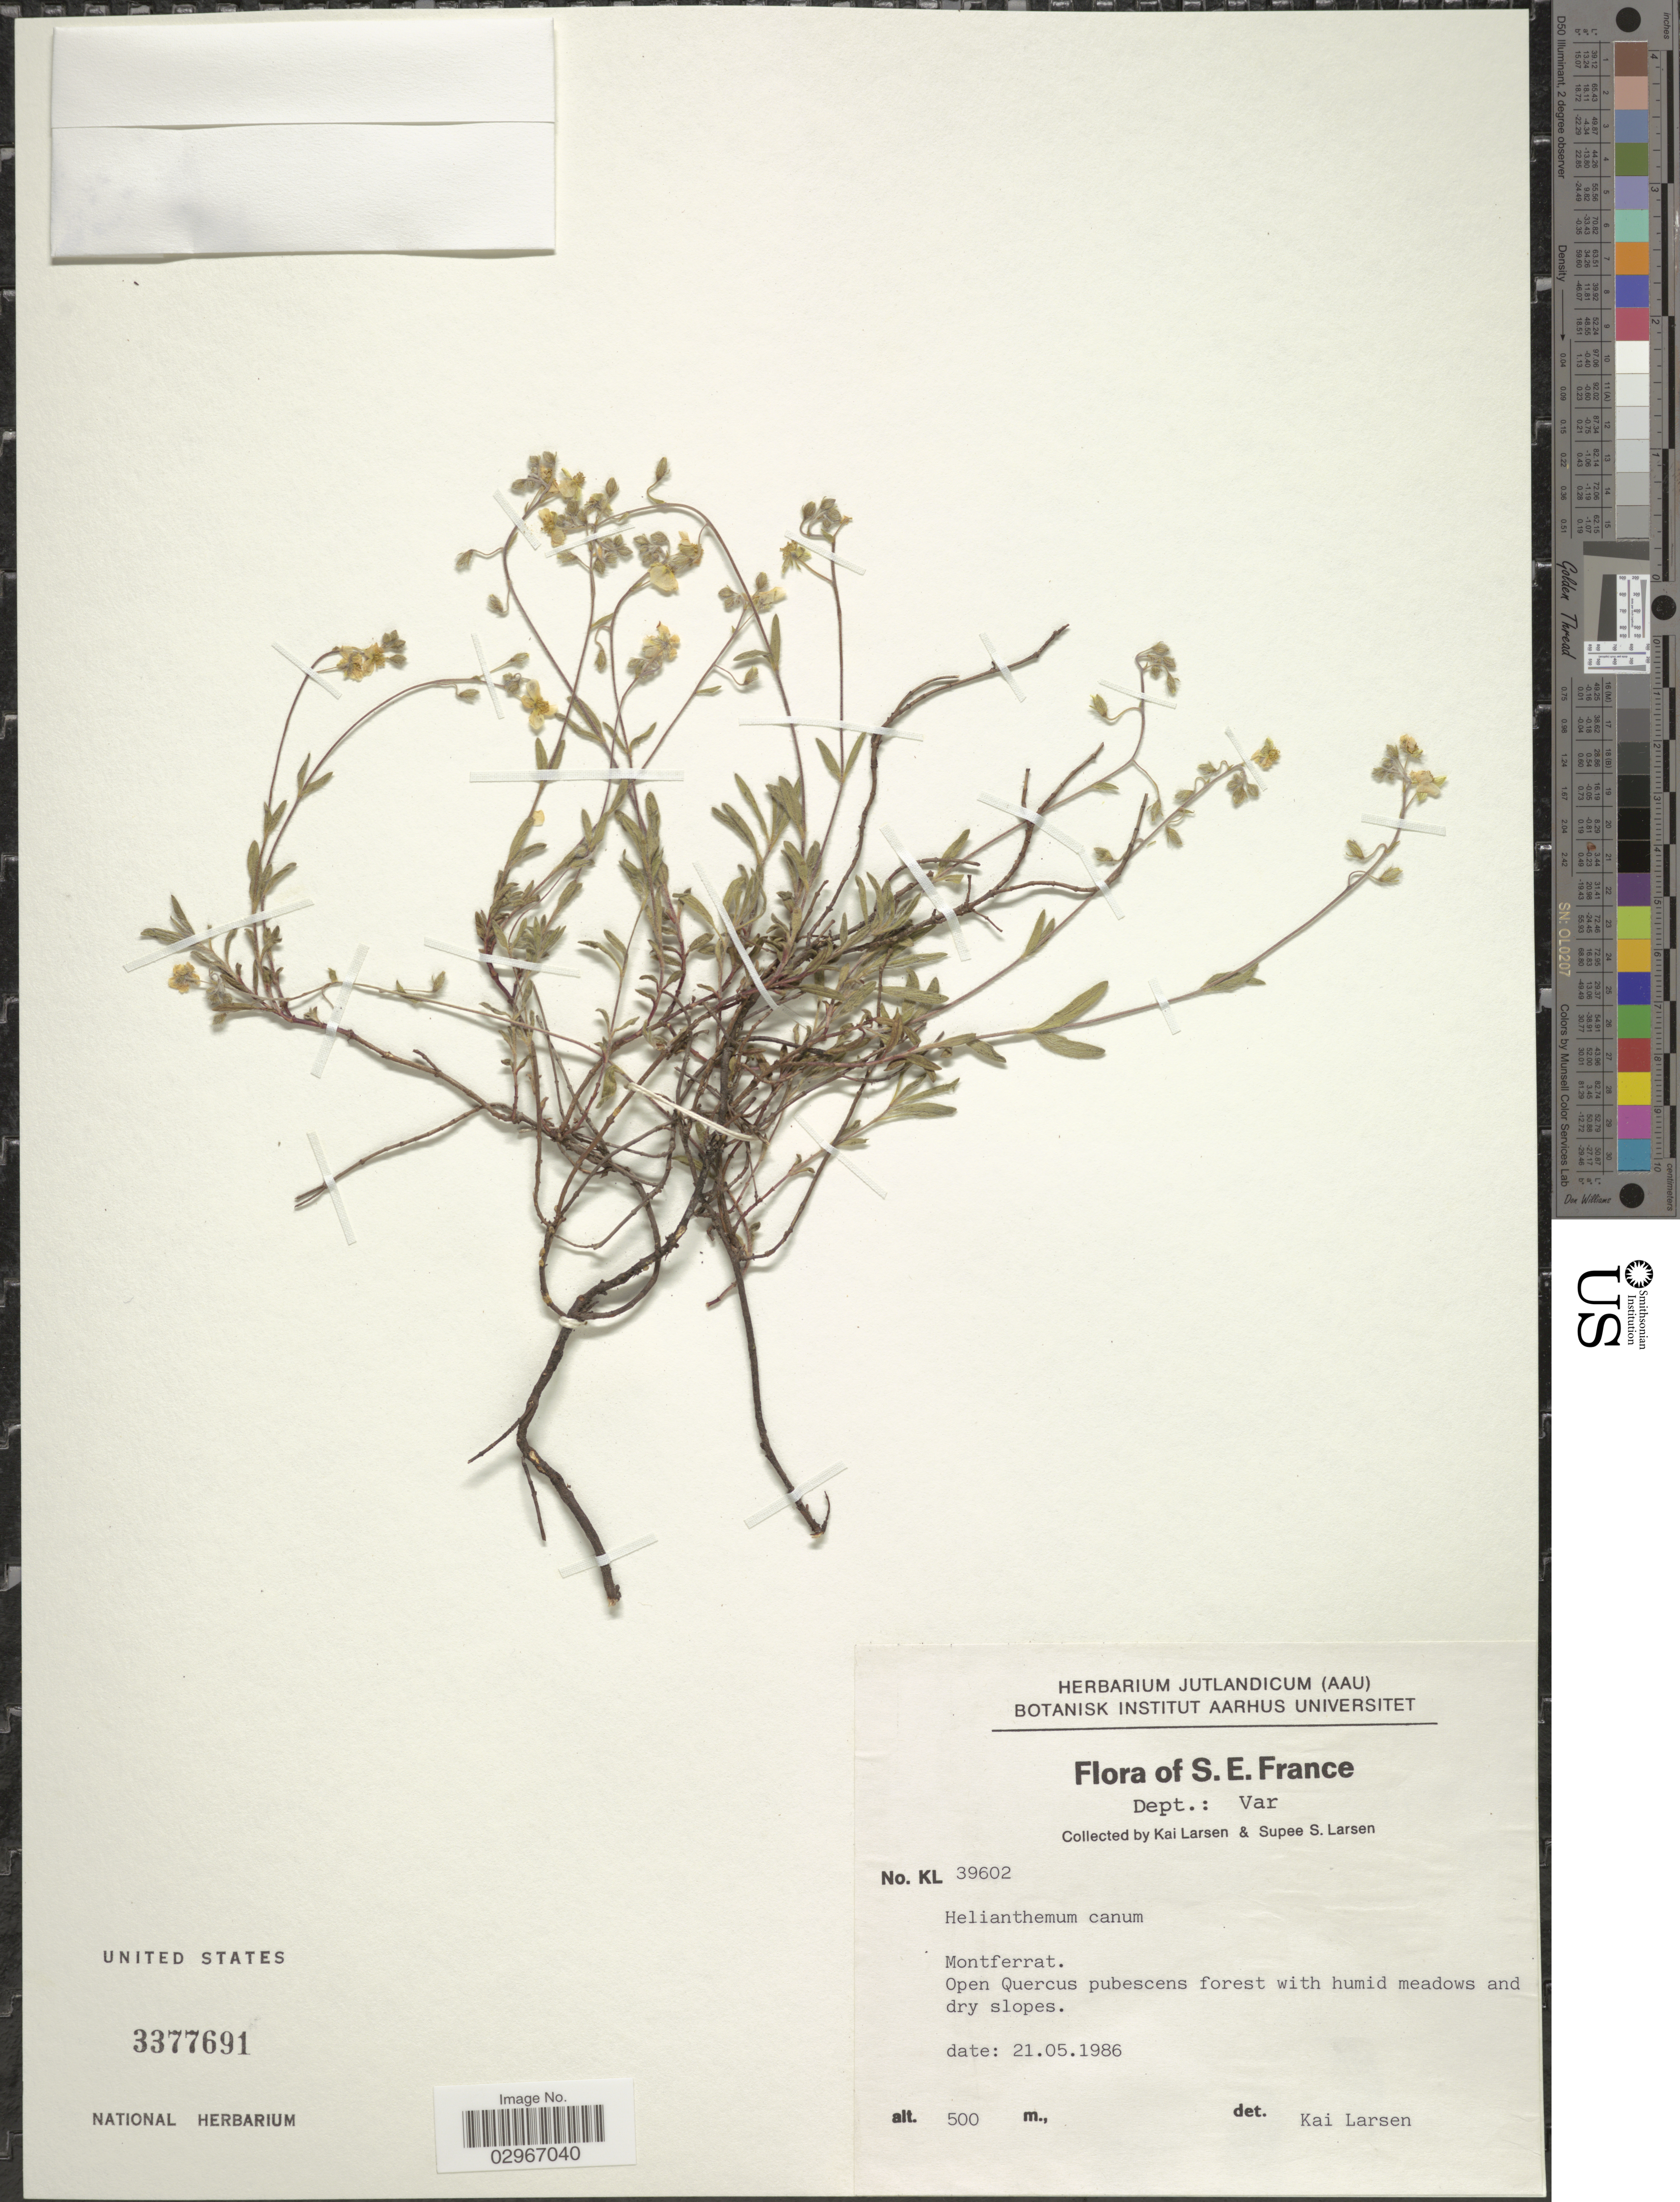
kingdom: Plantae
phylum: Tracheophyta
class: Magnoliopsida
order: Malvales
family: Cistaceae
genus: Helianthemum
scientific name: Helianthemum canum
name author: (L.) Hornem.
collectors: K. Larsen & S. Larsen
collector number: KL 39602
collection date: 1986-05-21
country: France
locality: S.E. France. Dept.: Var. Montferrat.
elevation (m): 500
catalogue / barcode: US 3377691